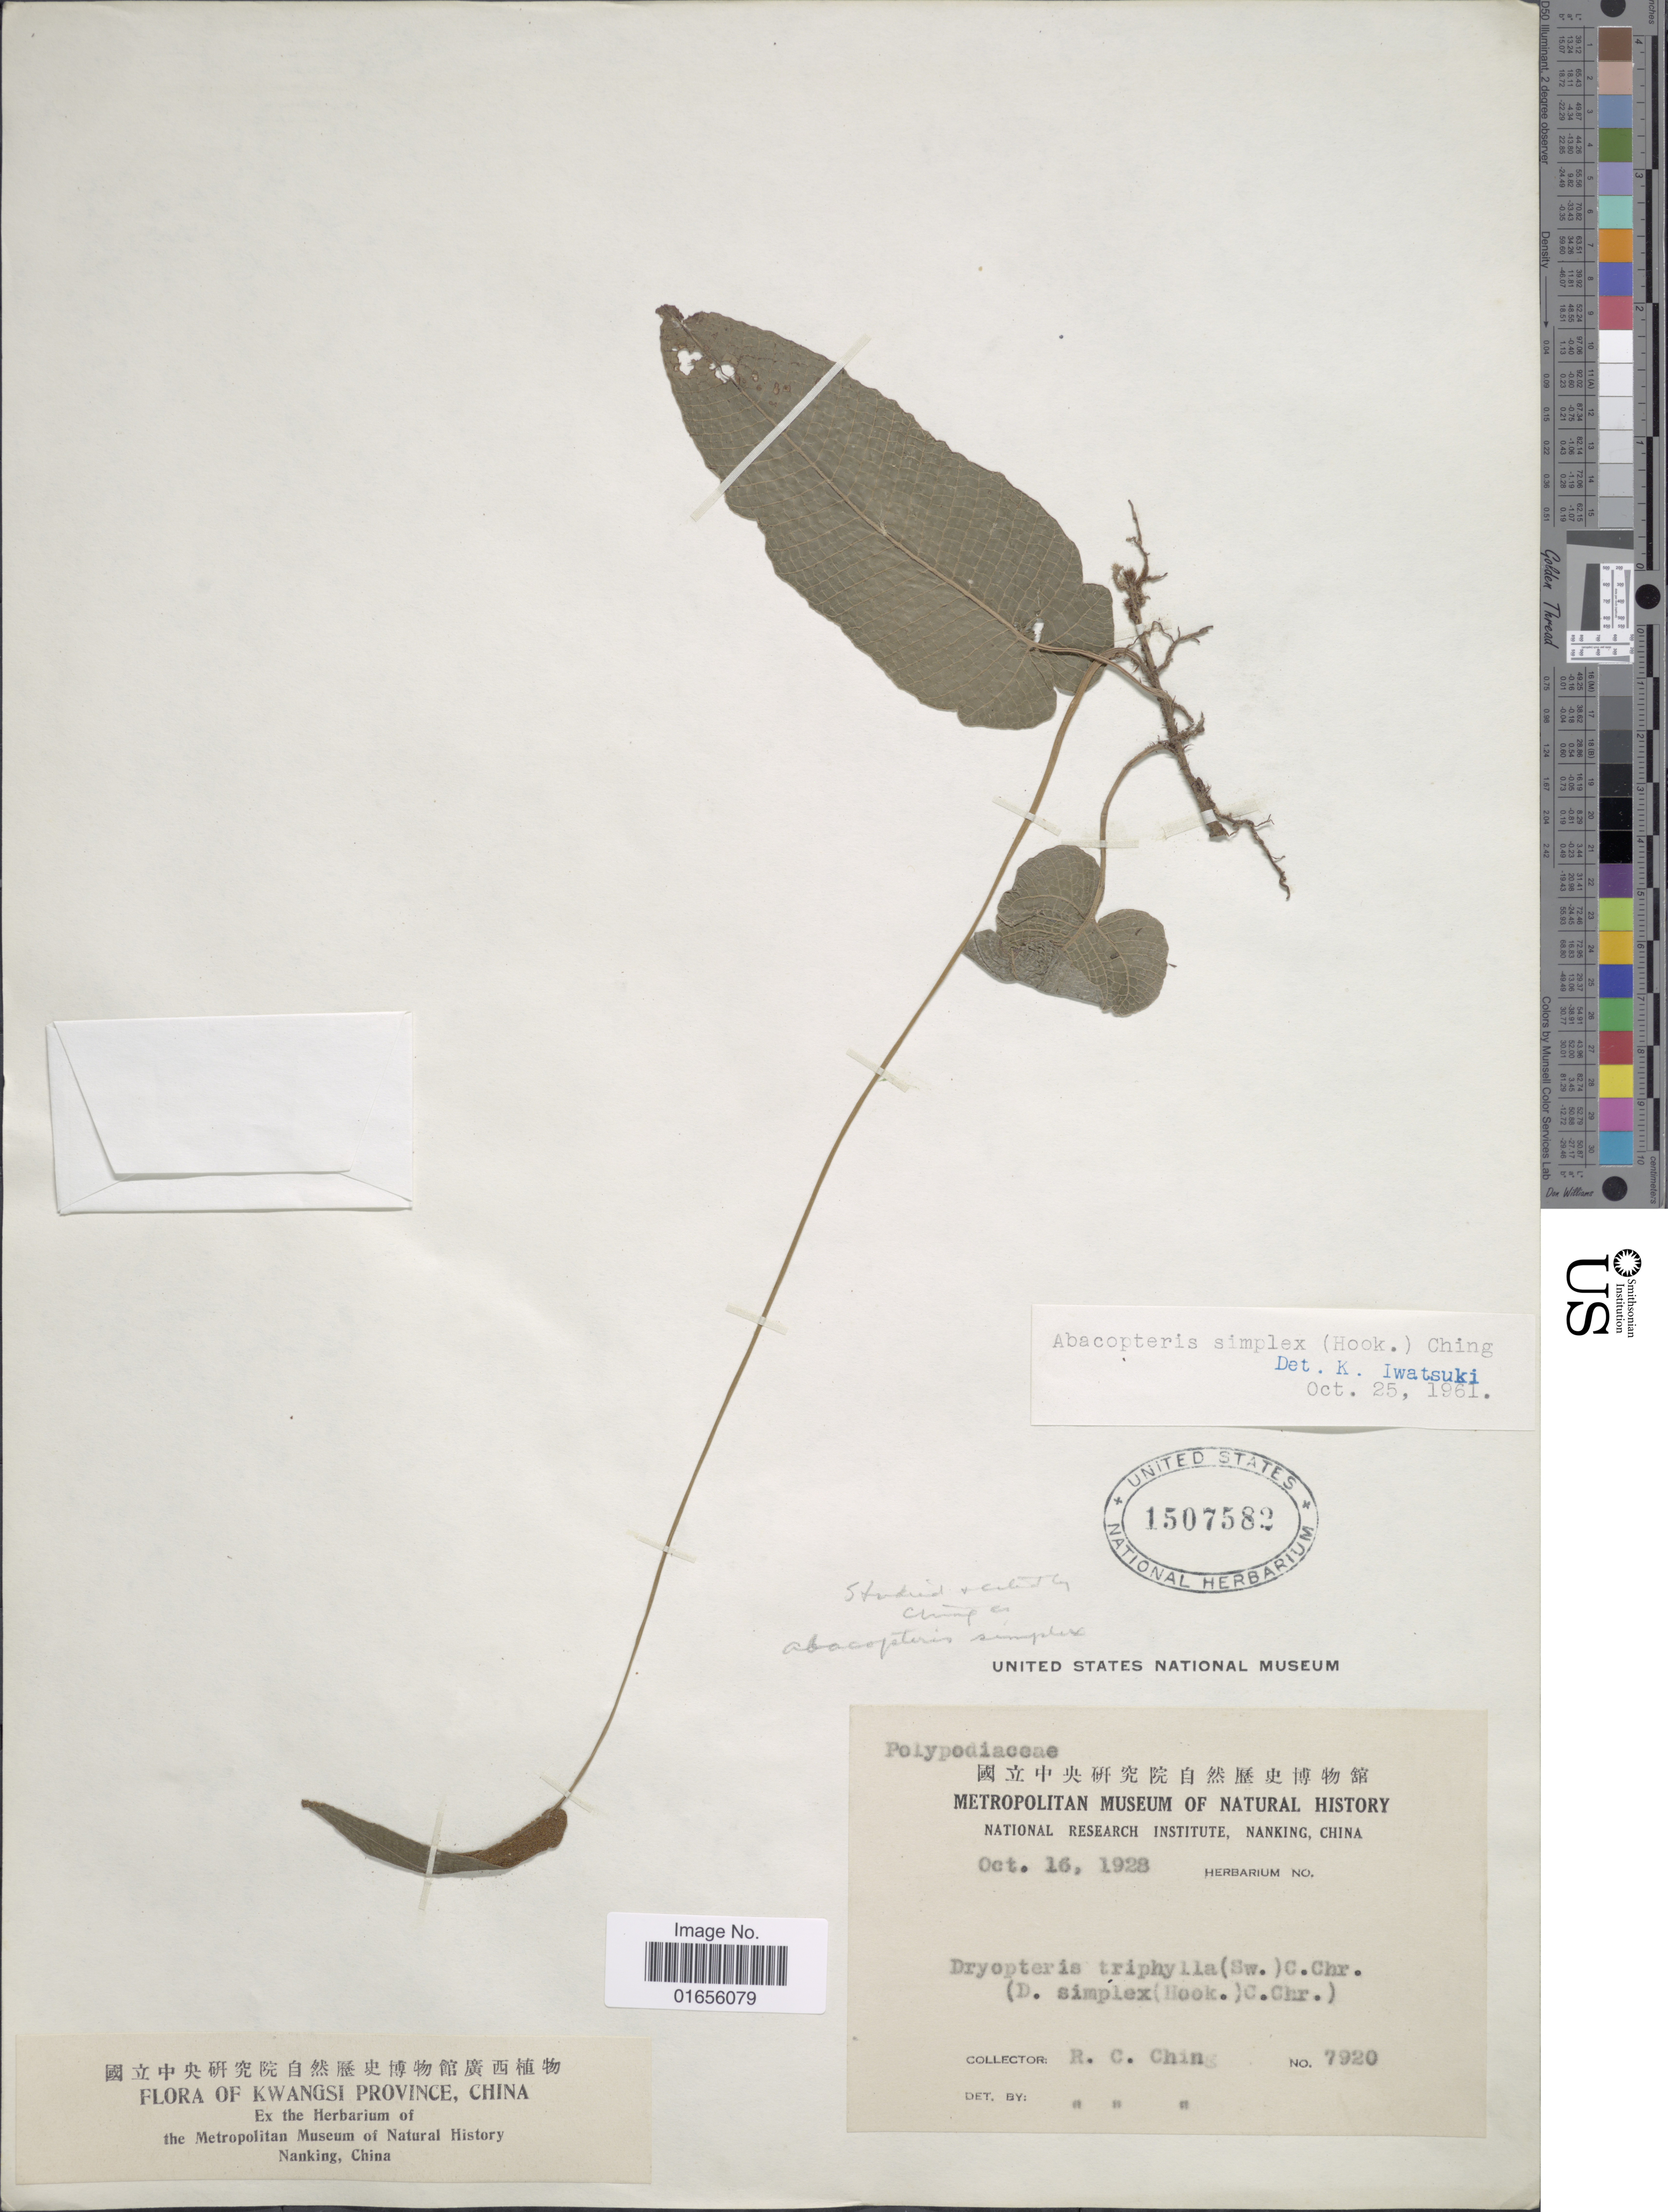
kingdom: Plantae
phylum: Tracheophyta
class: Polypodiopsida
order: Polypodiales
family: Thelypteridaceae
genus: Pronephrium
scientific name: Pronephrium triphyllum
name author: (Sw.) Holttum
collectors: R. C. Ching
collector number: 7920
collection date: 1928-10-16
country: China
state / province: Guangxi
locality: Kwangsi Province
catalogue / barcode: US 1507582